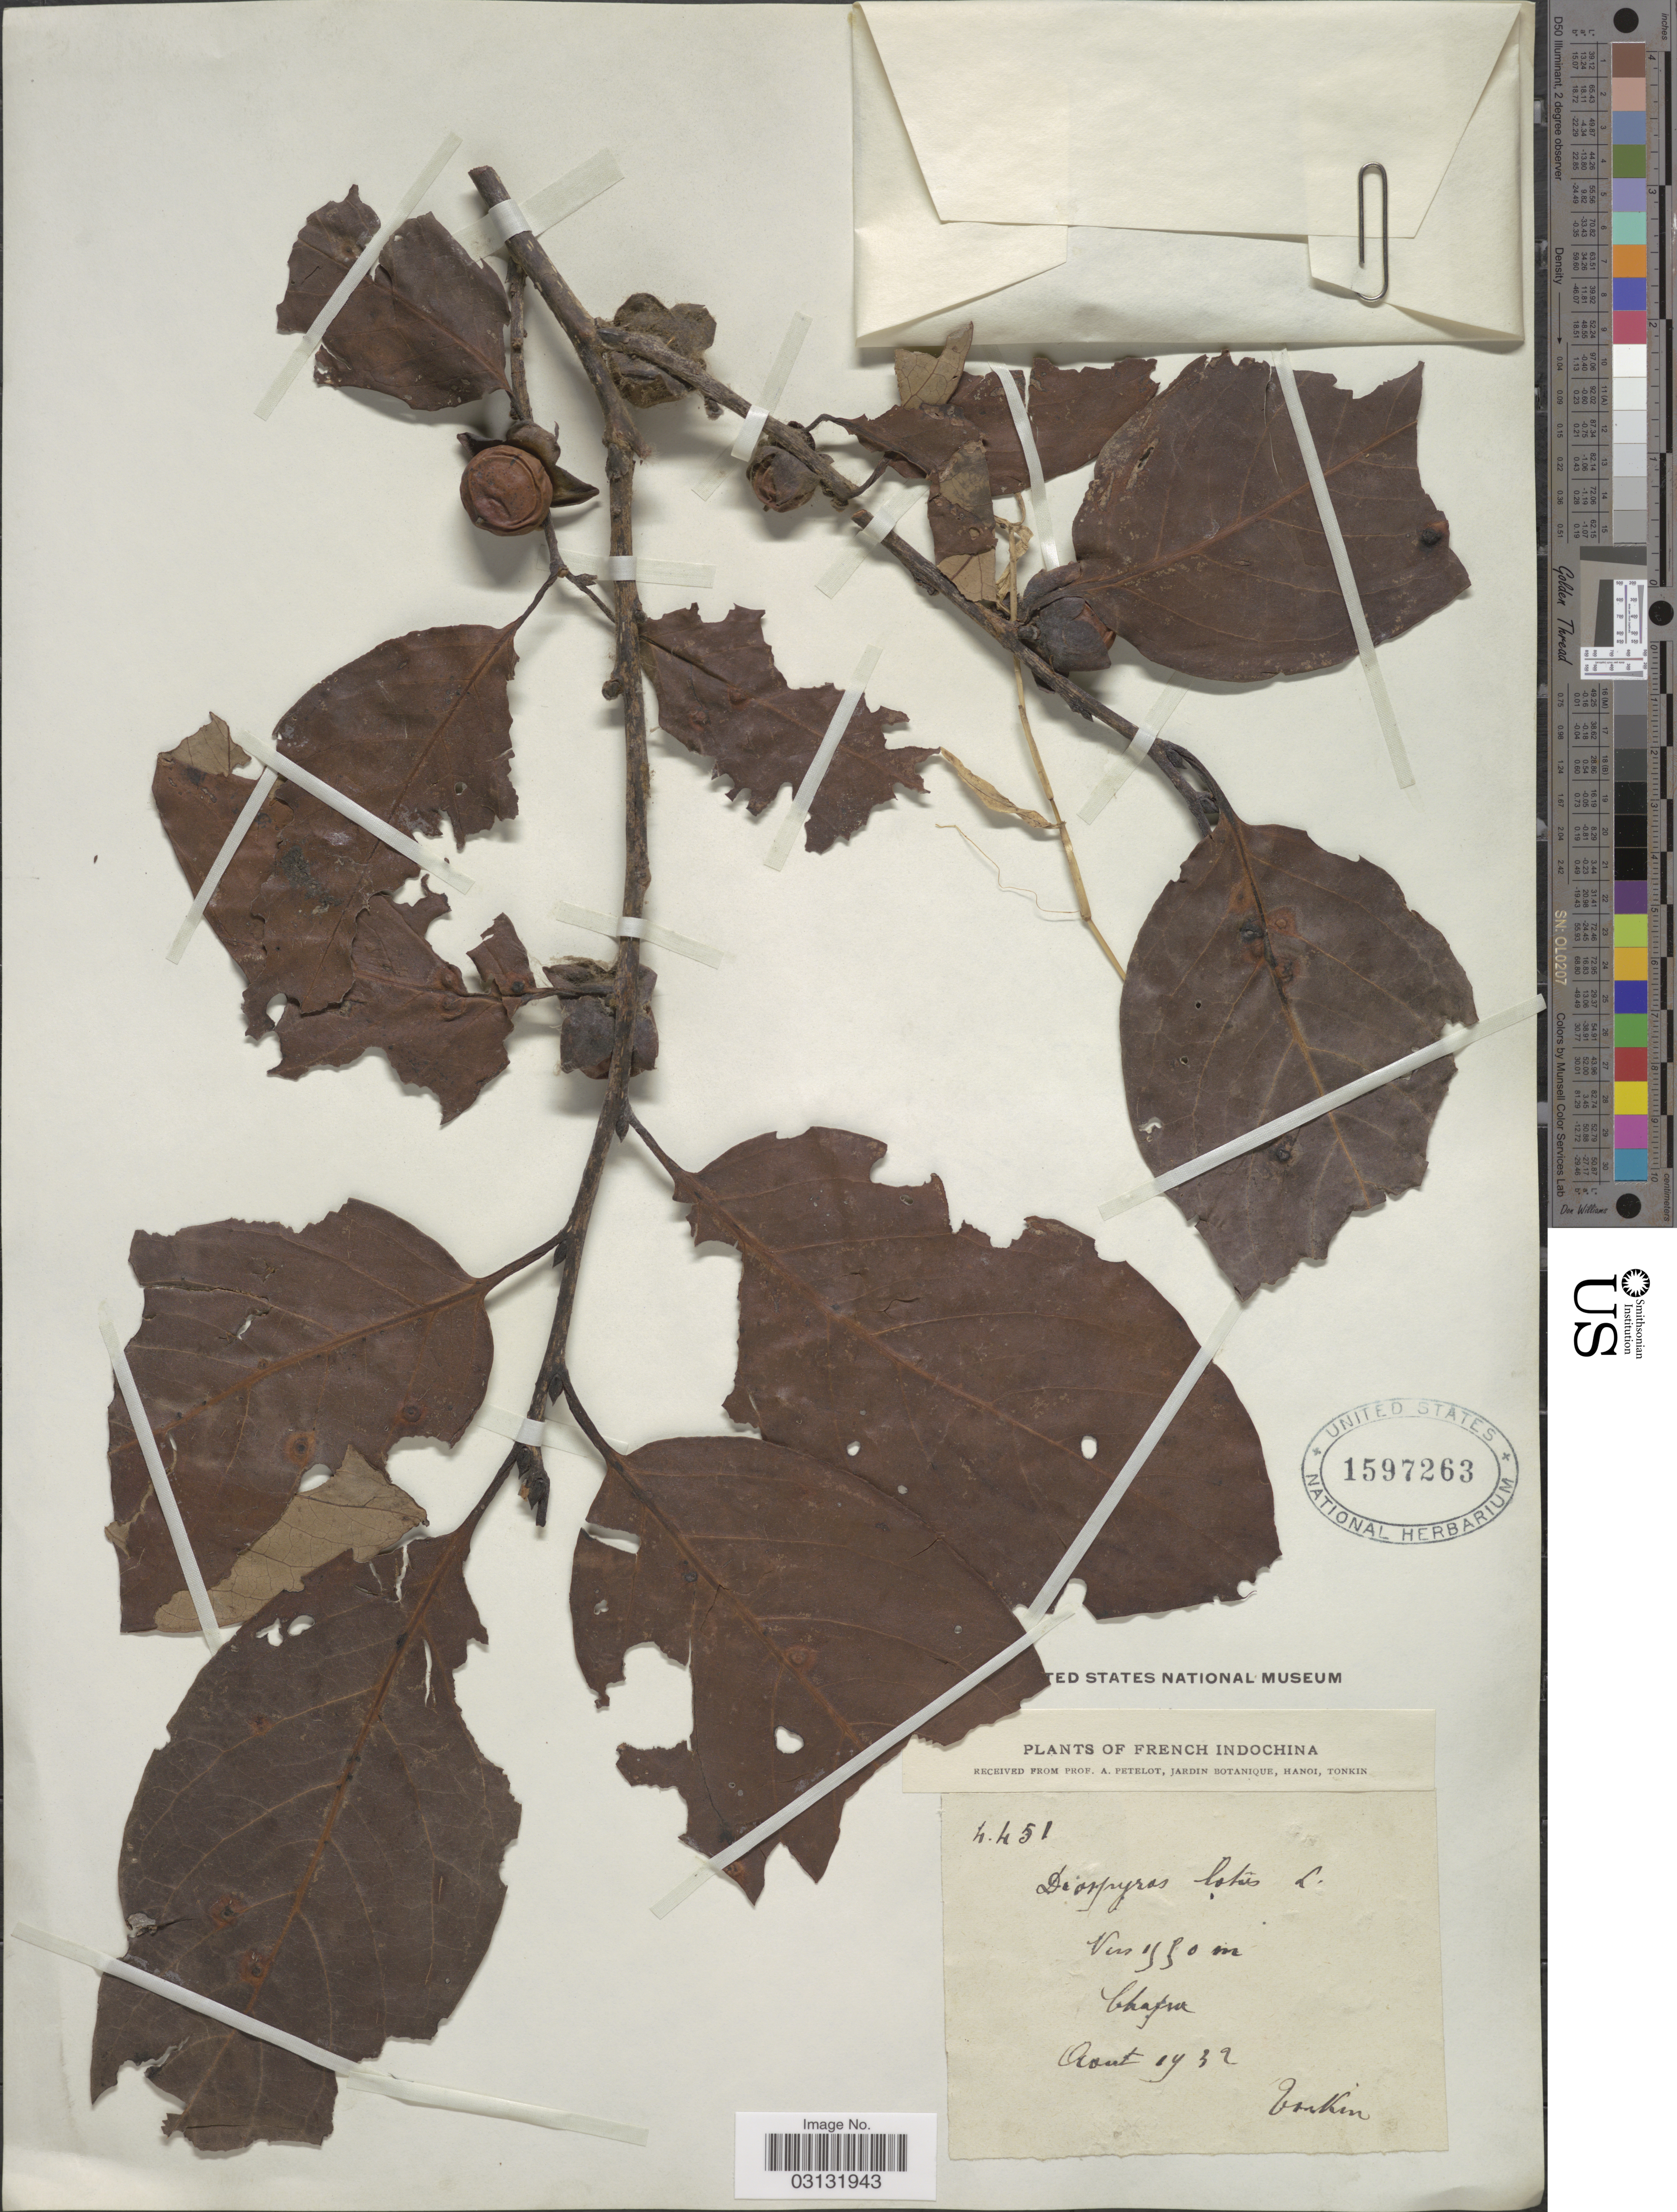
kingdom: Plantae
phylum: Tracheophyta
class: Magnoliopsida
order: Ericales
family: Ebenaceae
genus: Diospyros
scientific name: Diospyros lotus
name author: L.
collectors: A. Petelot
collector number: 4451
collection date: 1932-08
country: Vietnam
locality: French Indochina. Chapa.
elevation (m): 1550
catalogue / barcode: US 1597263